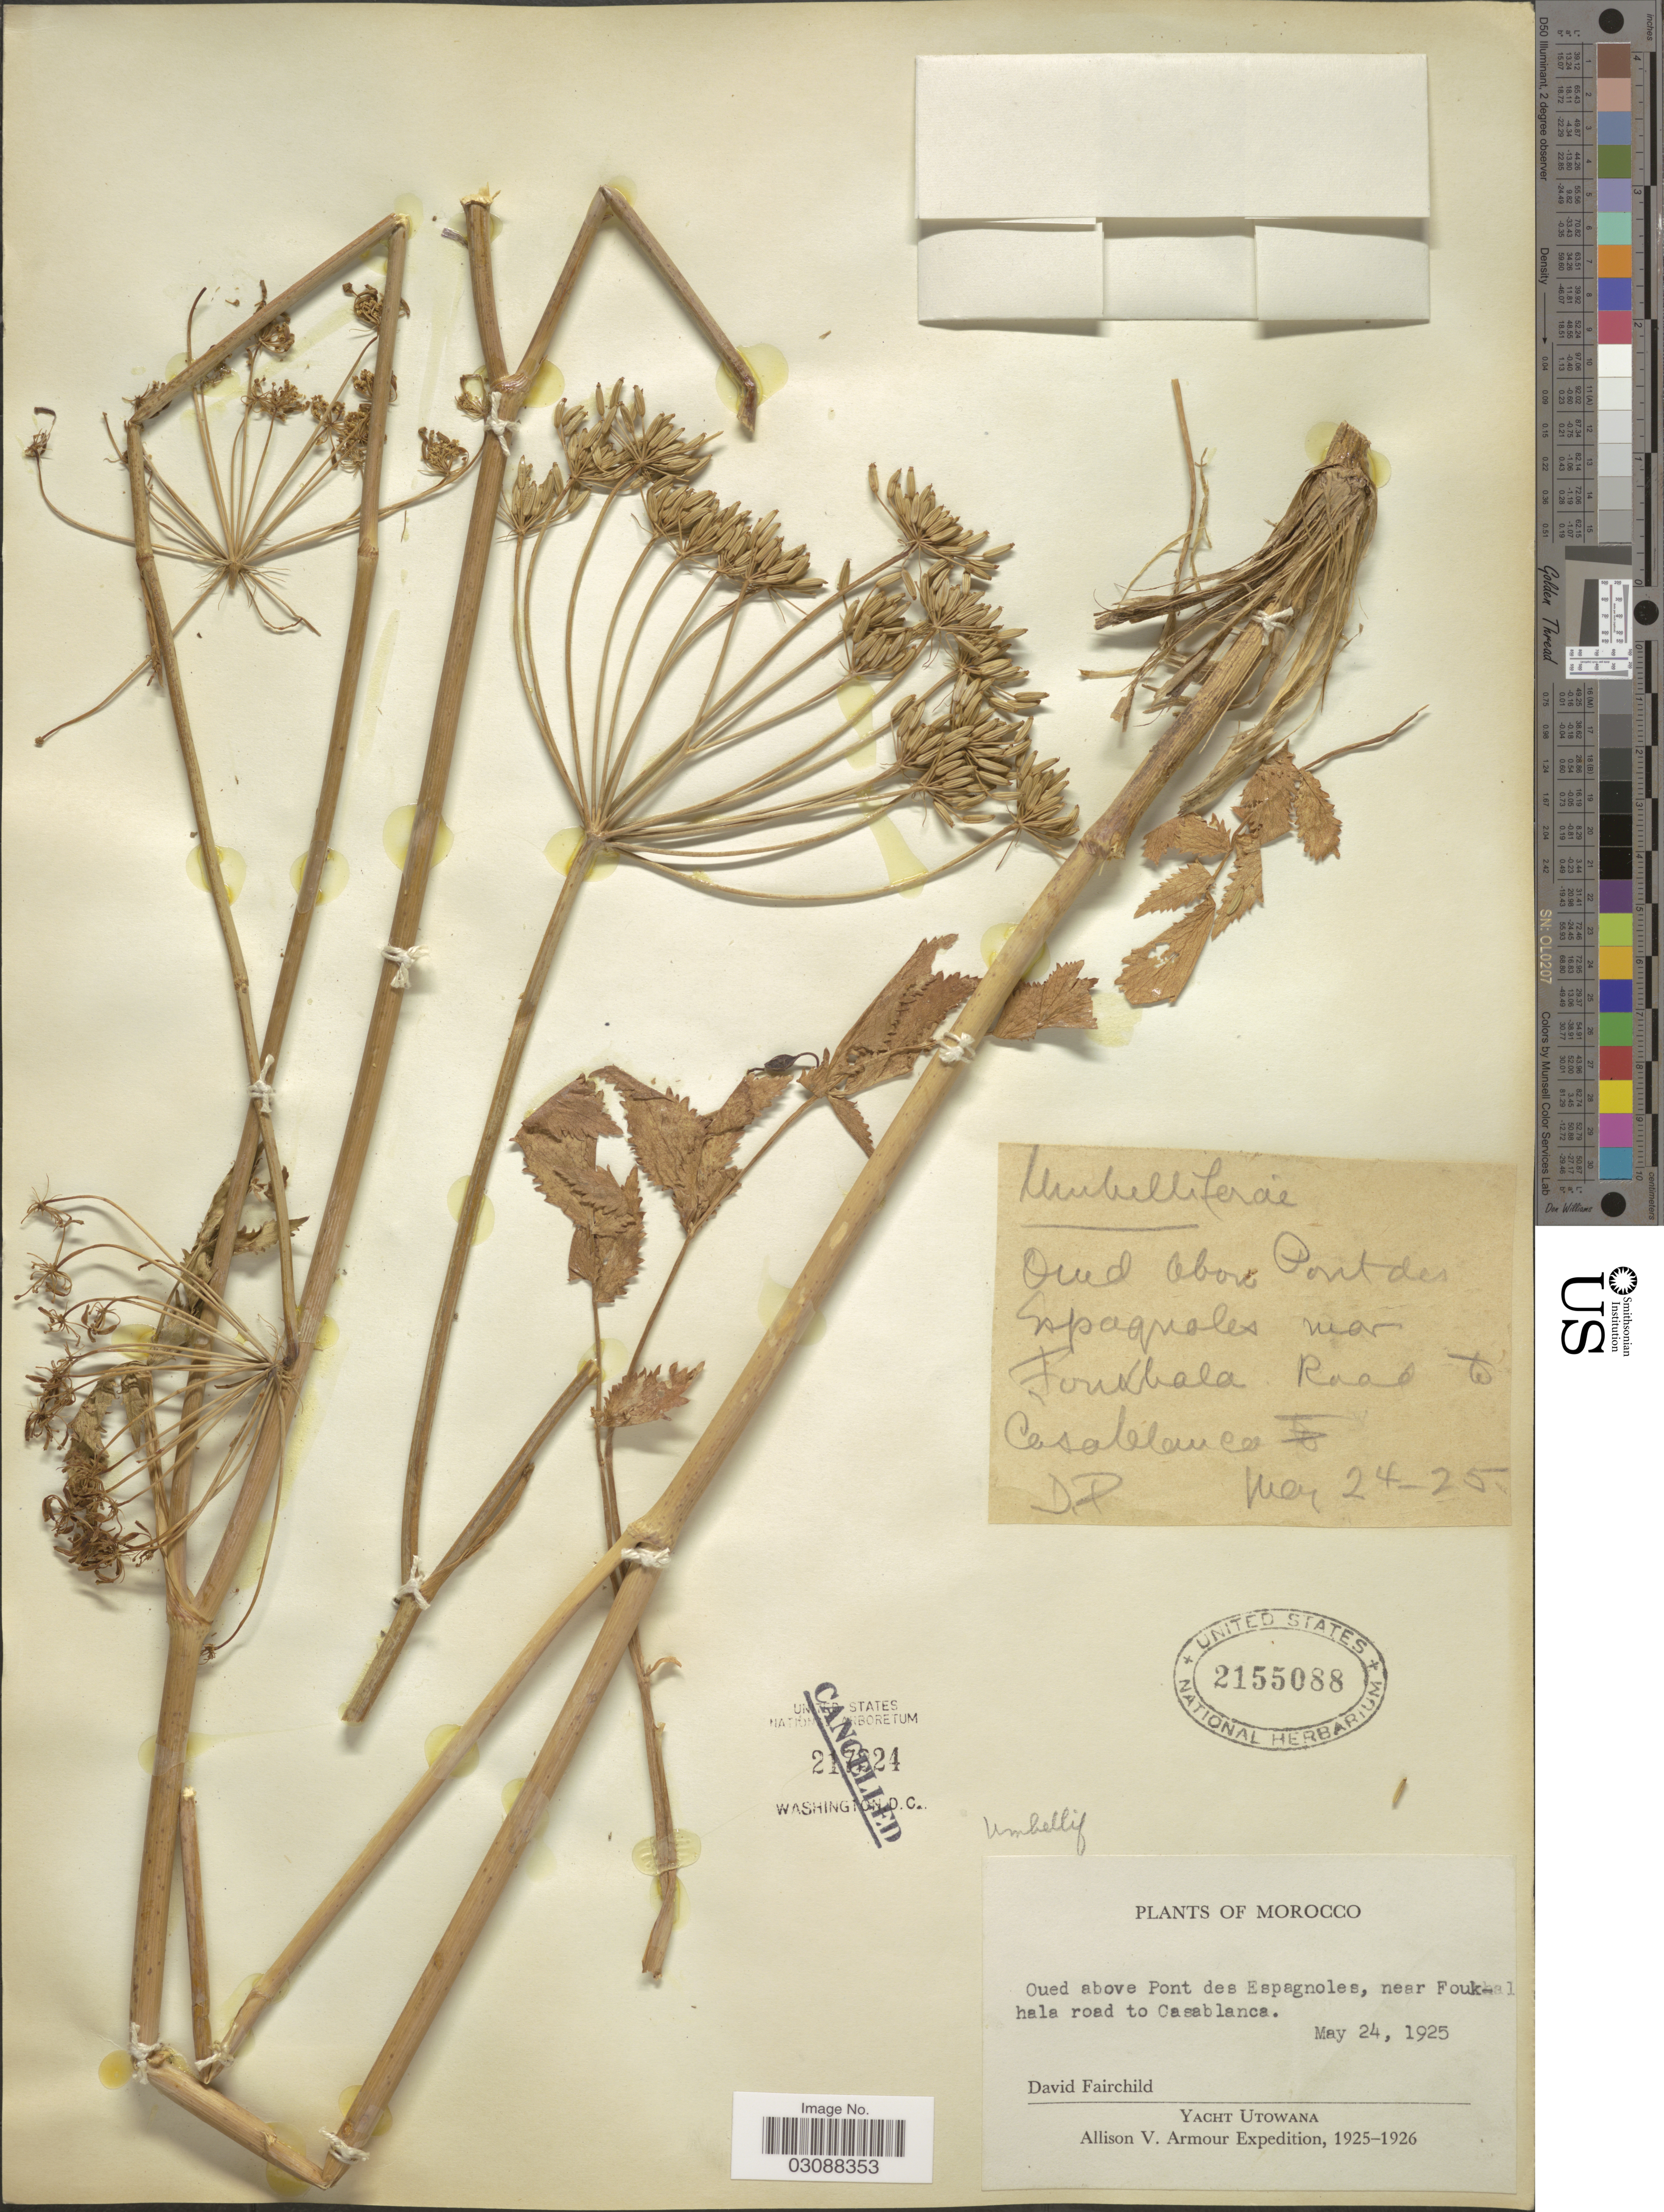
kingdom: Plantae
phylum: Tracheophyta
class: Magnoliopsida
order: Apiales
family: Apiaceae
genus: Kundmannia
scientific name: Kundmannia sicula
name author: (L.) DC.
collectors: D. Fairchild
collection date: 1925-05-24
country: Morocco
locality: Oued above Pont des Espagnoles, near Foukhala road to Casablanca.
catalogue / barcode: US 2155088